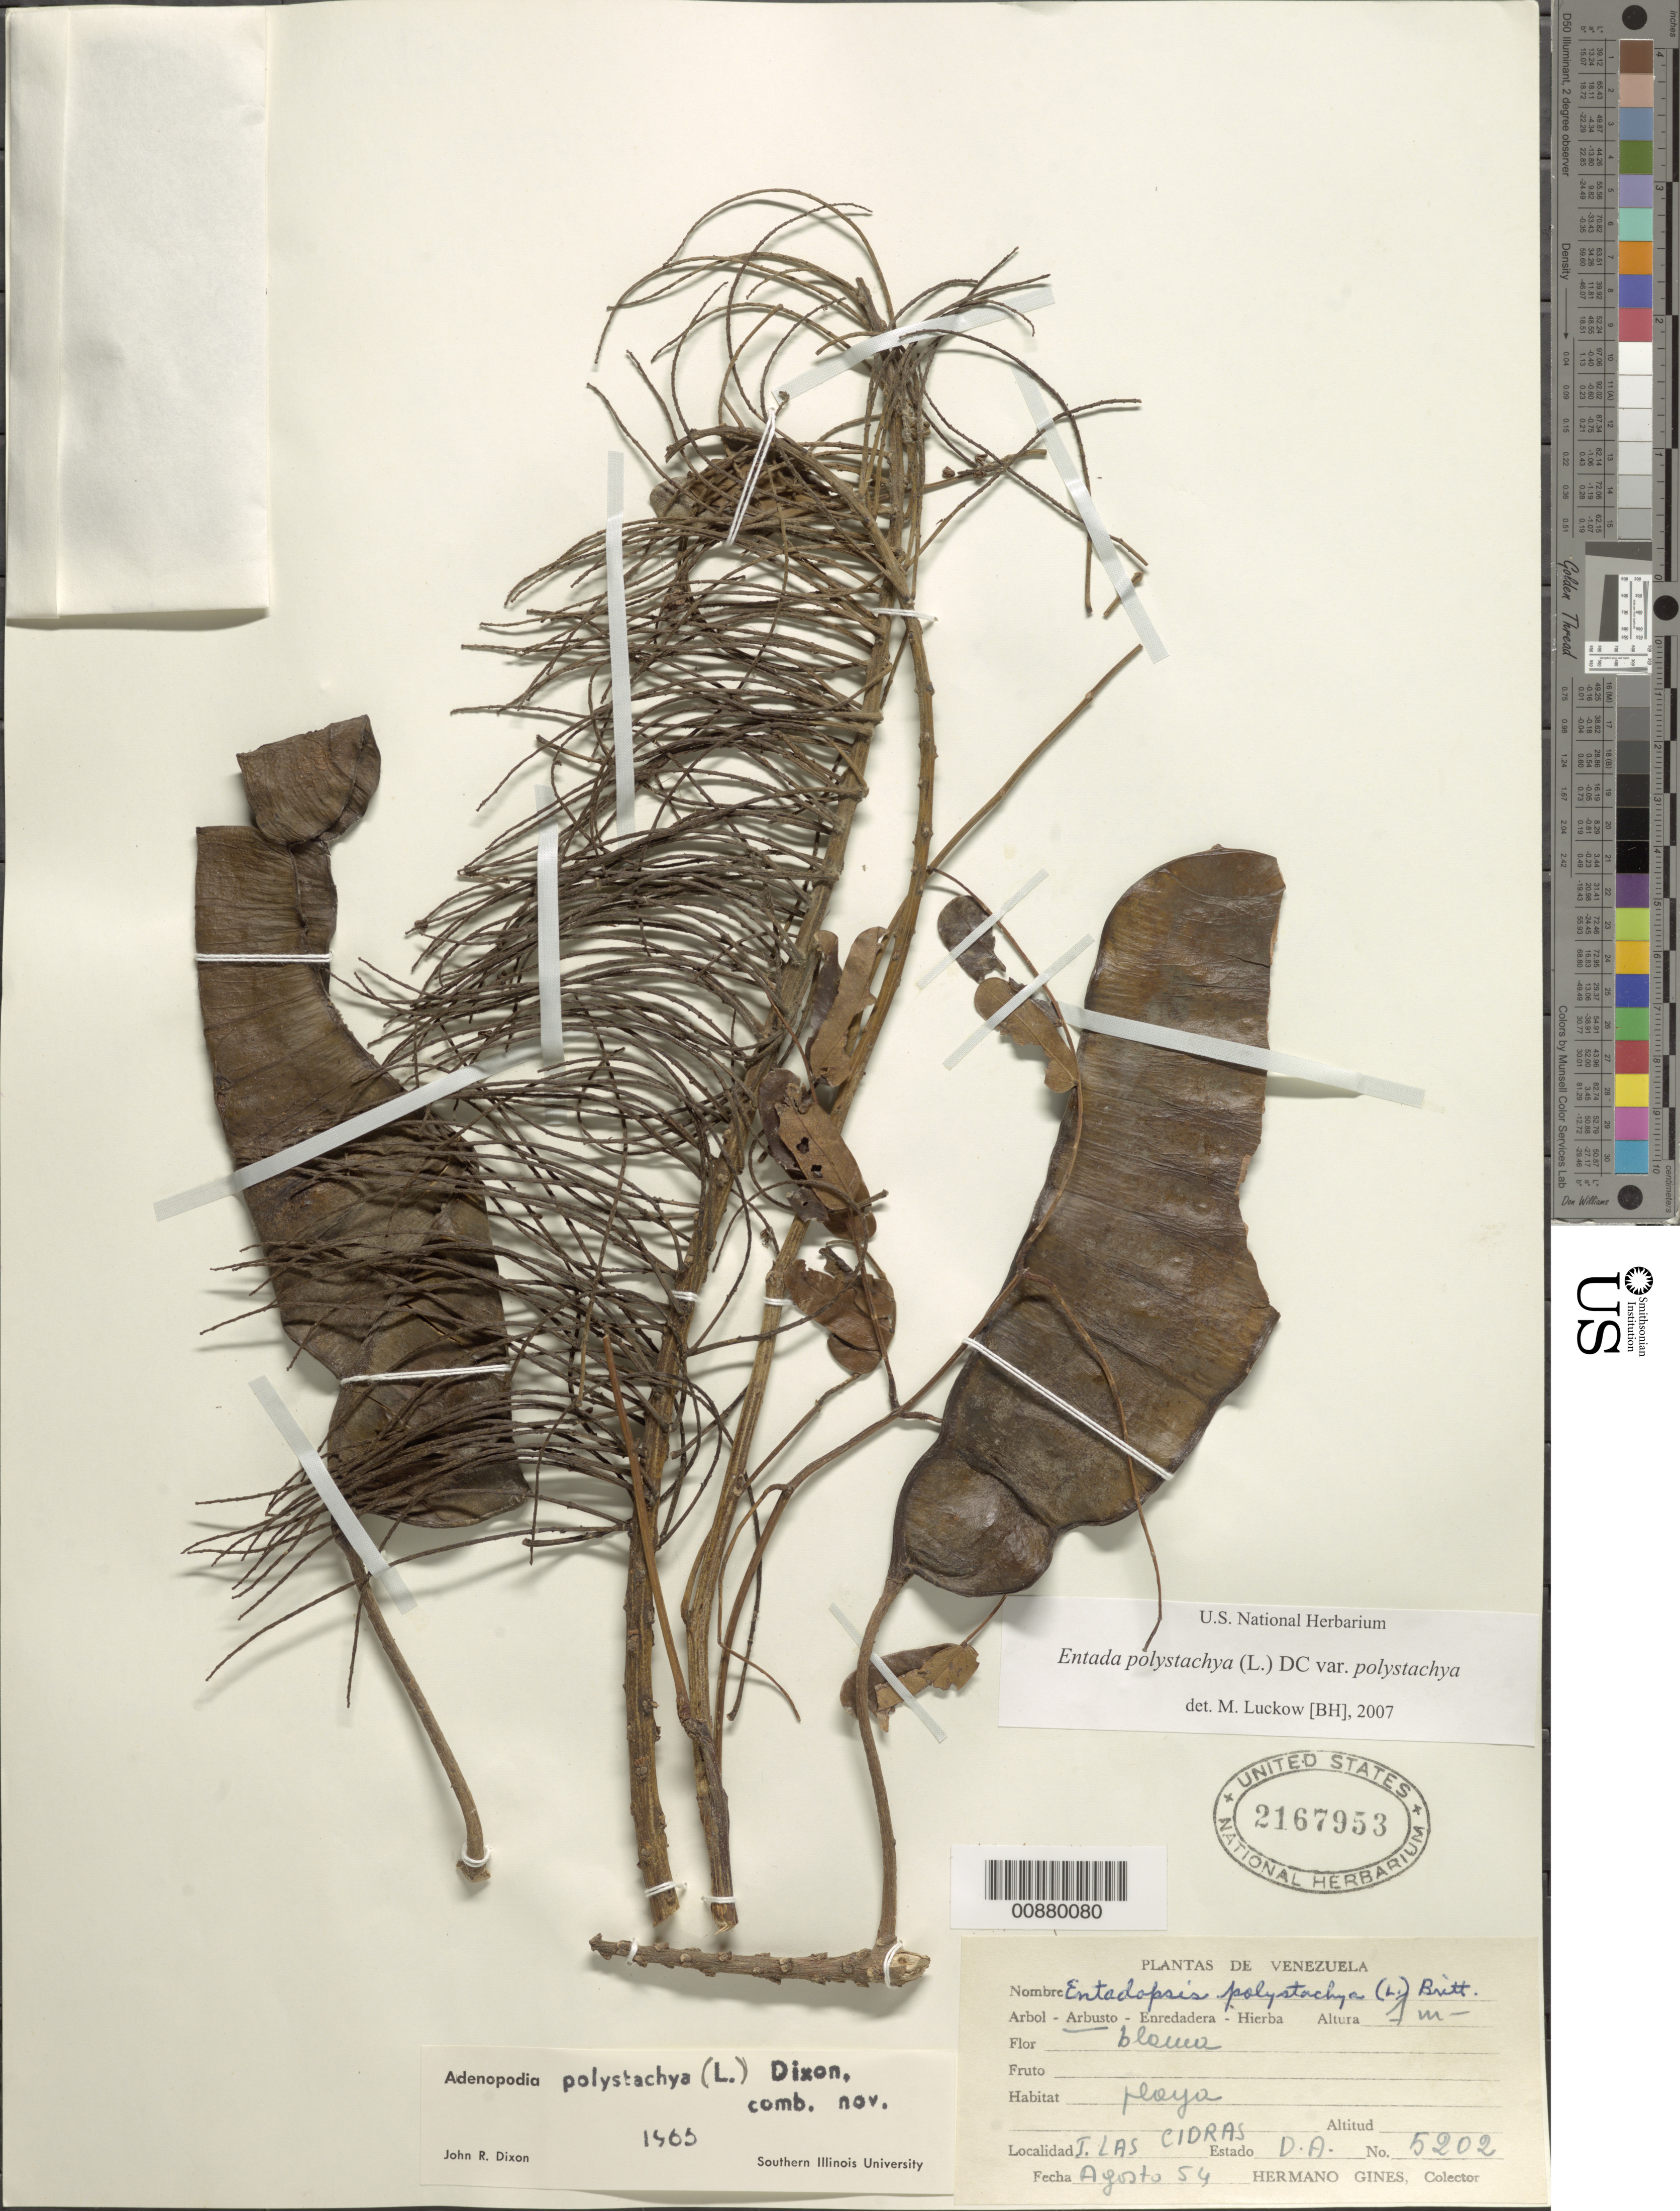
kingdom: Plantae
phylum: Tracheophyta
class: Magnoliopsida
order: Fabales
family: Fabaceae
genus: Entada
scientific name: Entada polystachya var. polystachya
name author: (L.) DC.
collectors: H. Gines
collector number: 5202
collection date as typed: Aug-54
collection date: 1954-08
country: Venezuela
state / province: Delta Amacuro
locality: J. las Cidras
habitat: Playa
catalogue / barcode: US 2167953